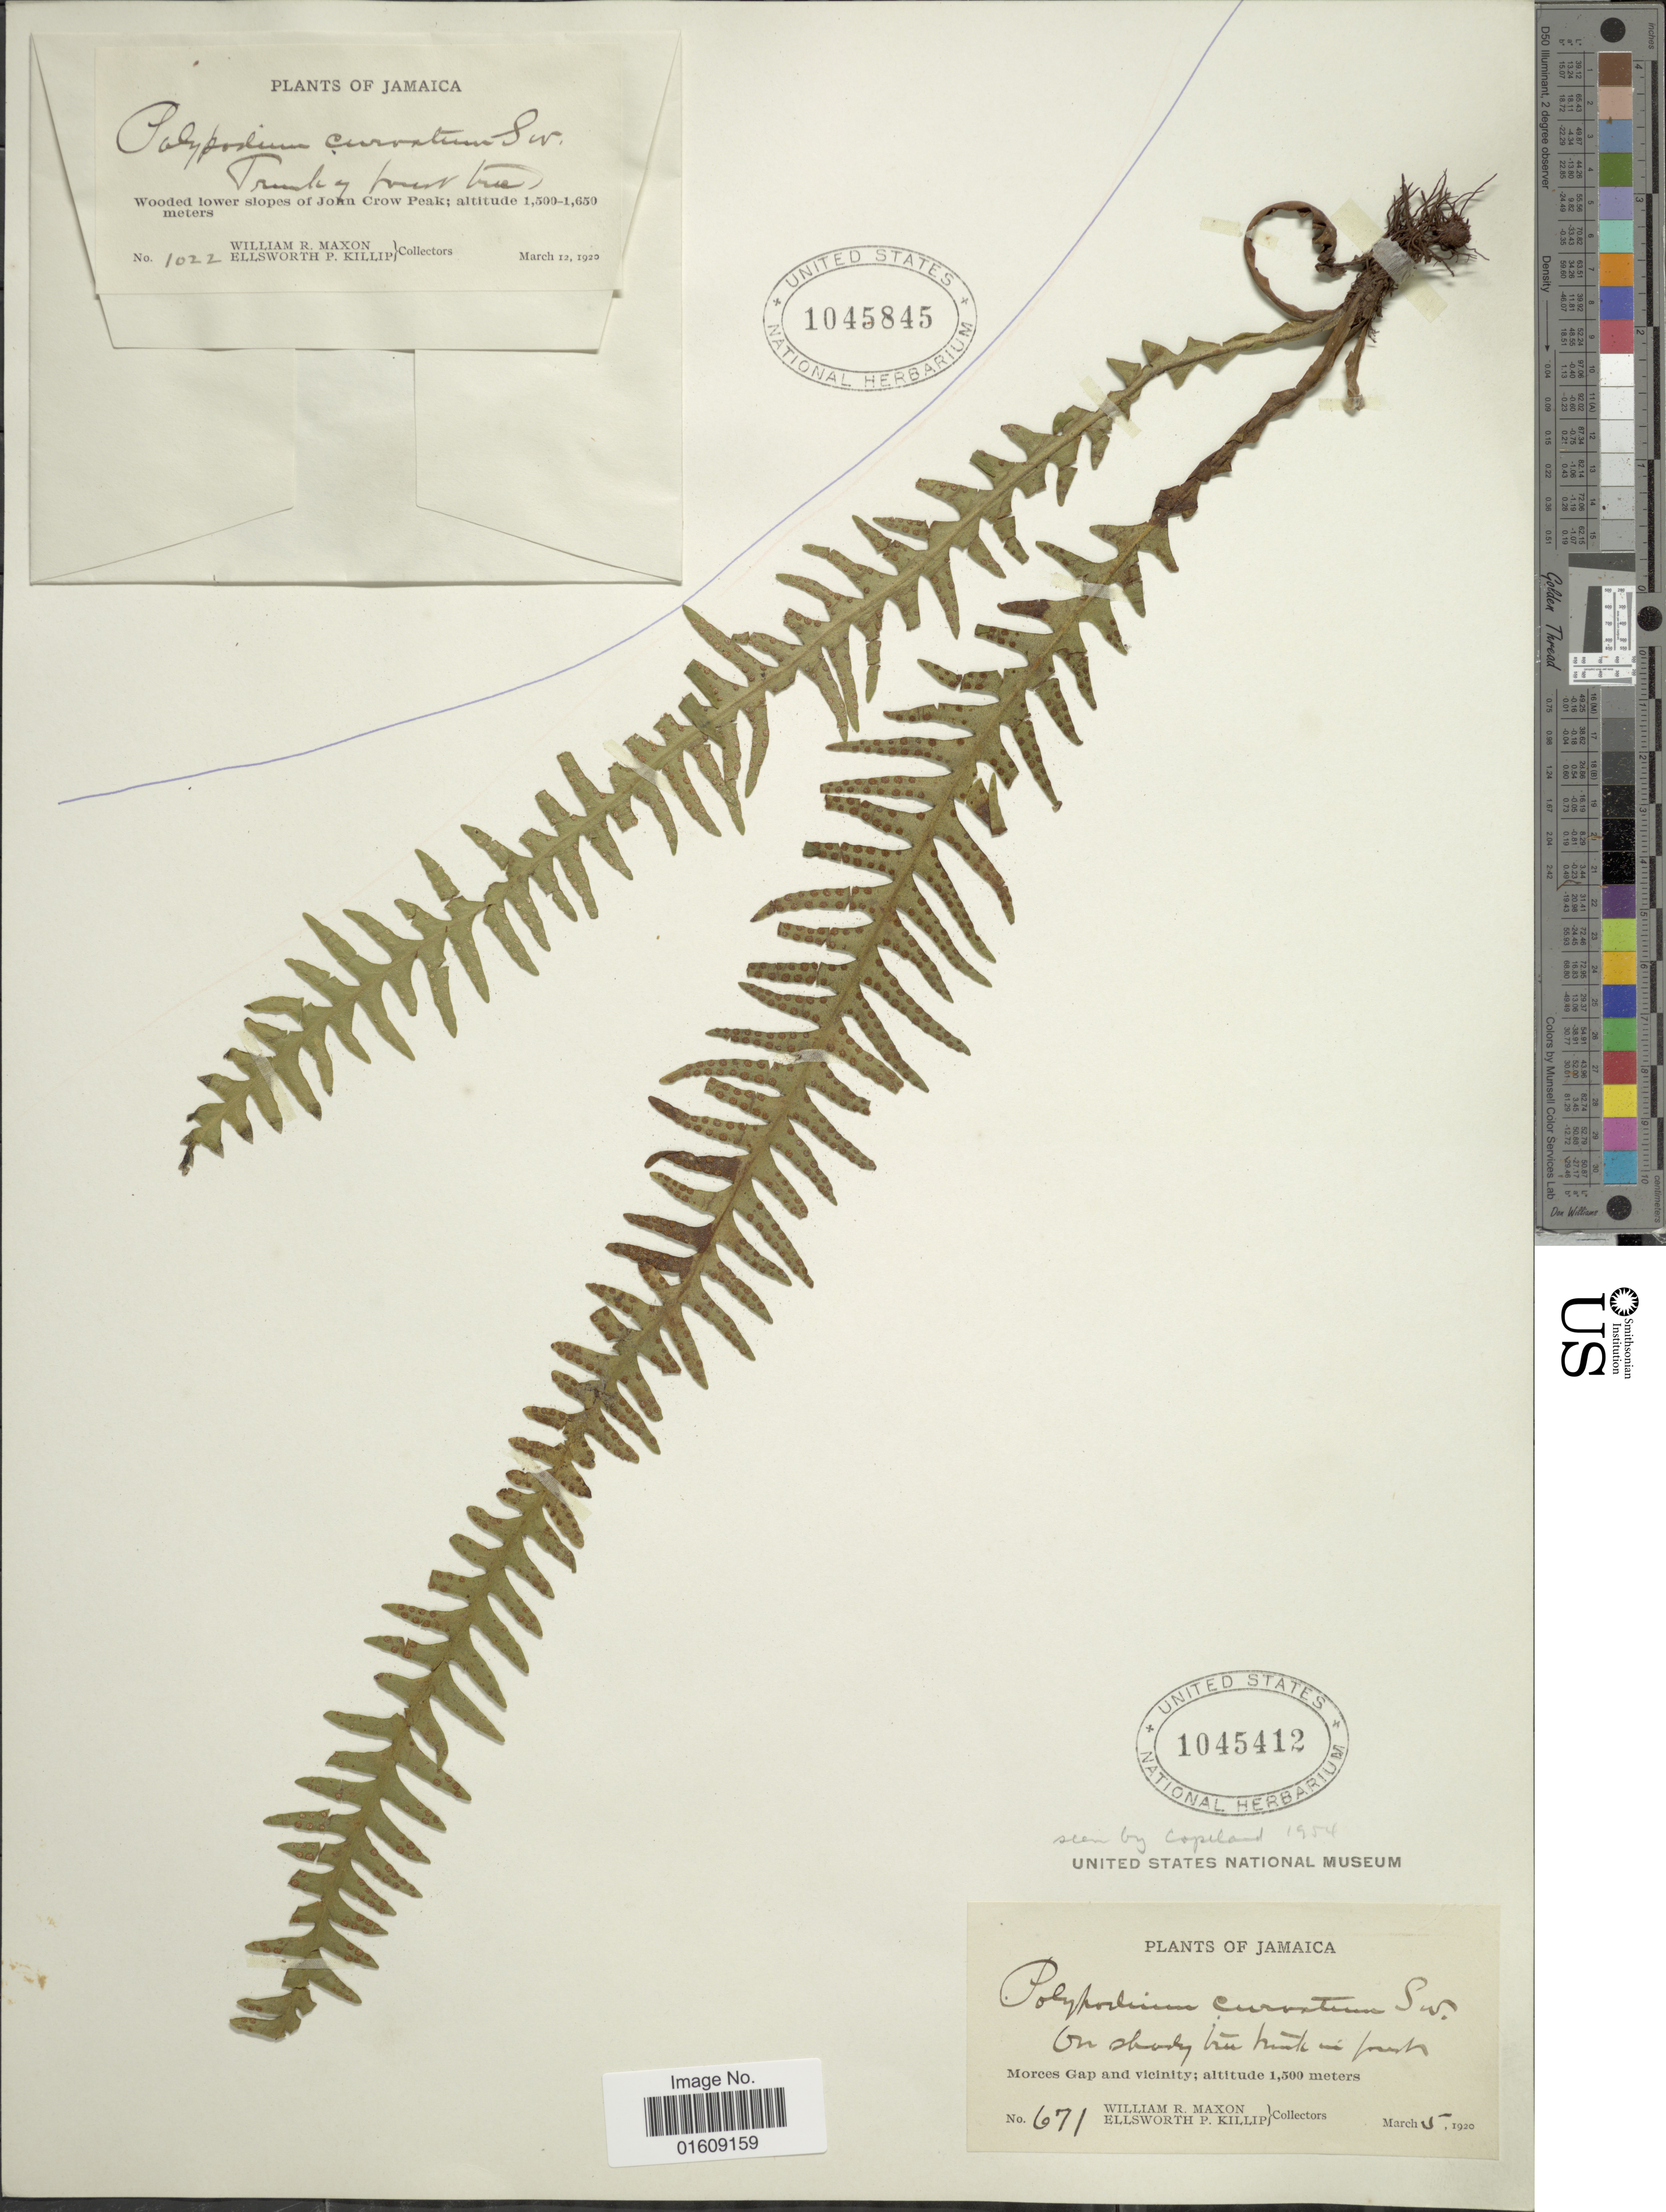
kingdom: Plantae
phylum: Tracheophyta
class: Polypodiopsida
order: Polypodiales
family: Polypodiaceae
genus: Ceradenia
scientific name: Ceradenia curvata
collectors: W. R. Maxon & E. P. Killip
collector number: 1022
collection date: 1920-03-12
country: Jamaica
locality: Jamaica, wooded lower slopes of John Crow Peak.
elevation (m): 1500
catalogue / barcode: US 1045845